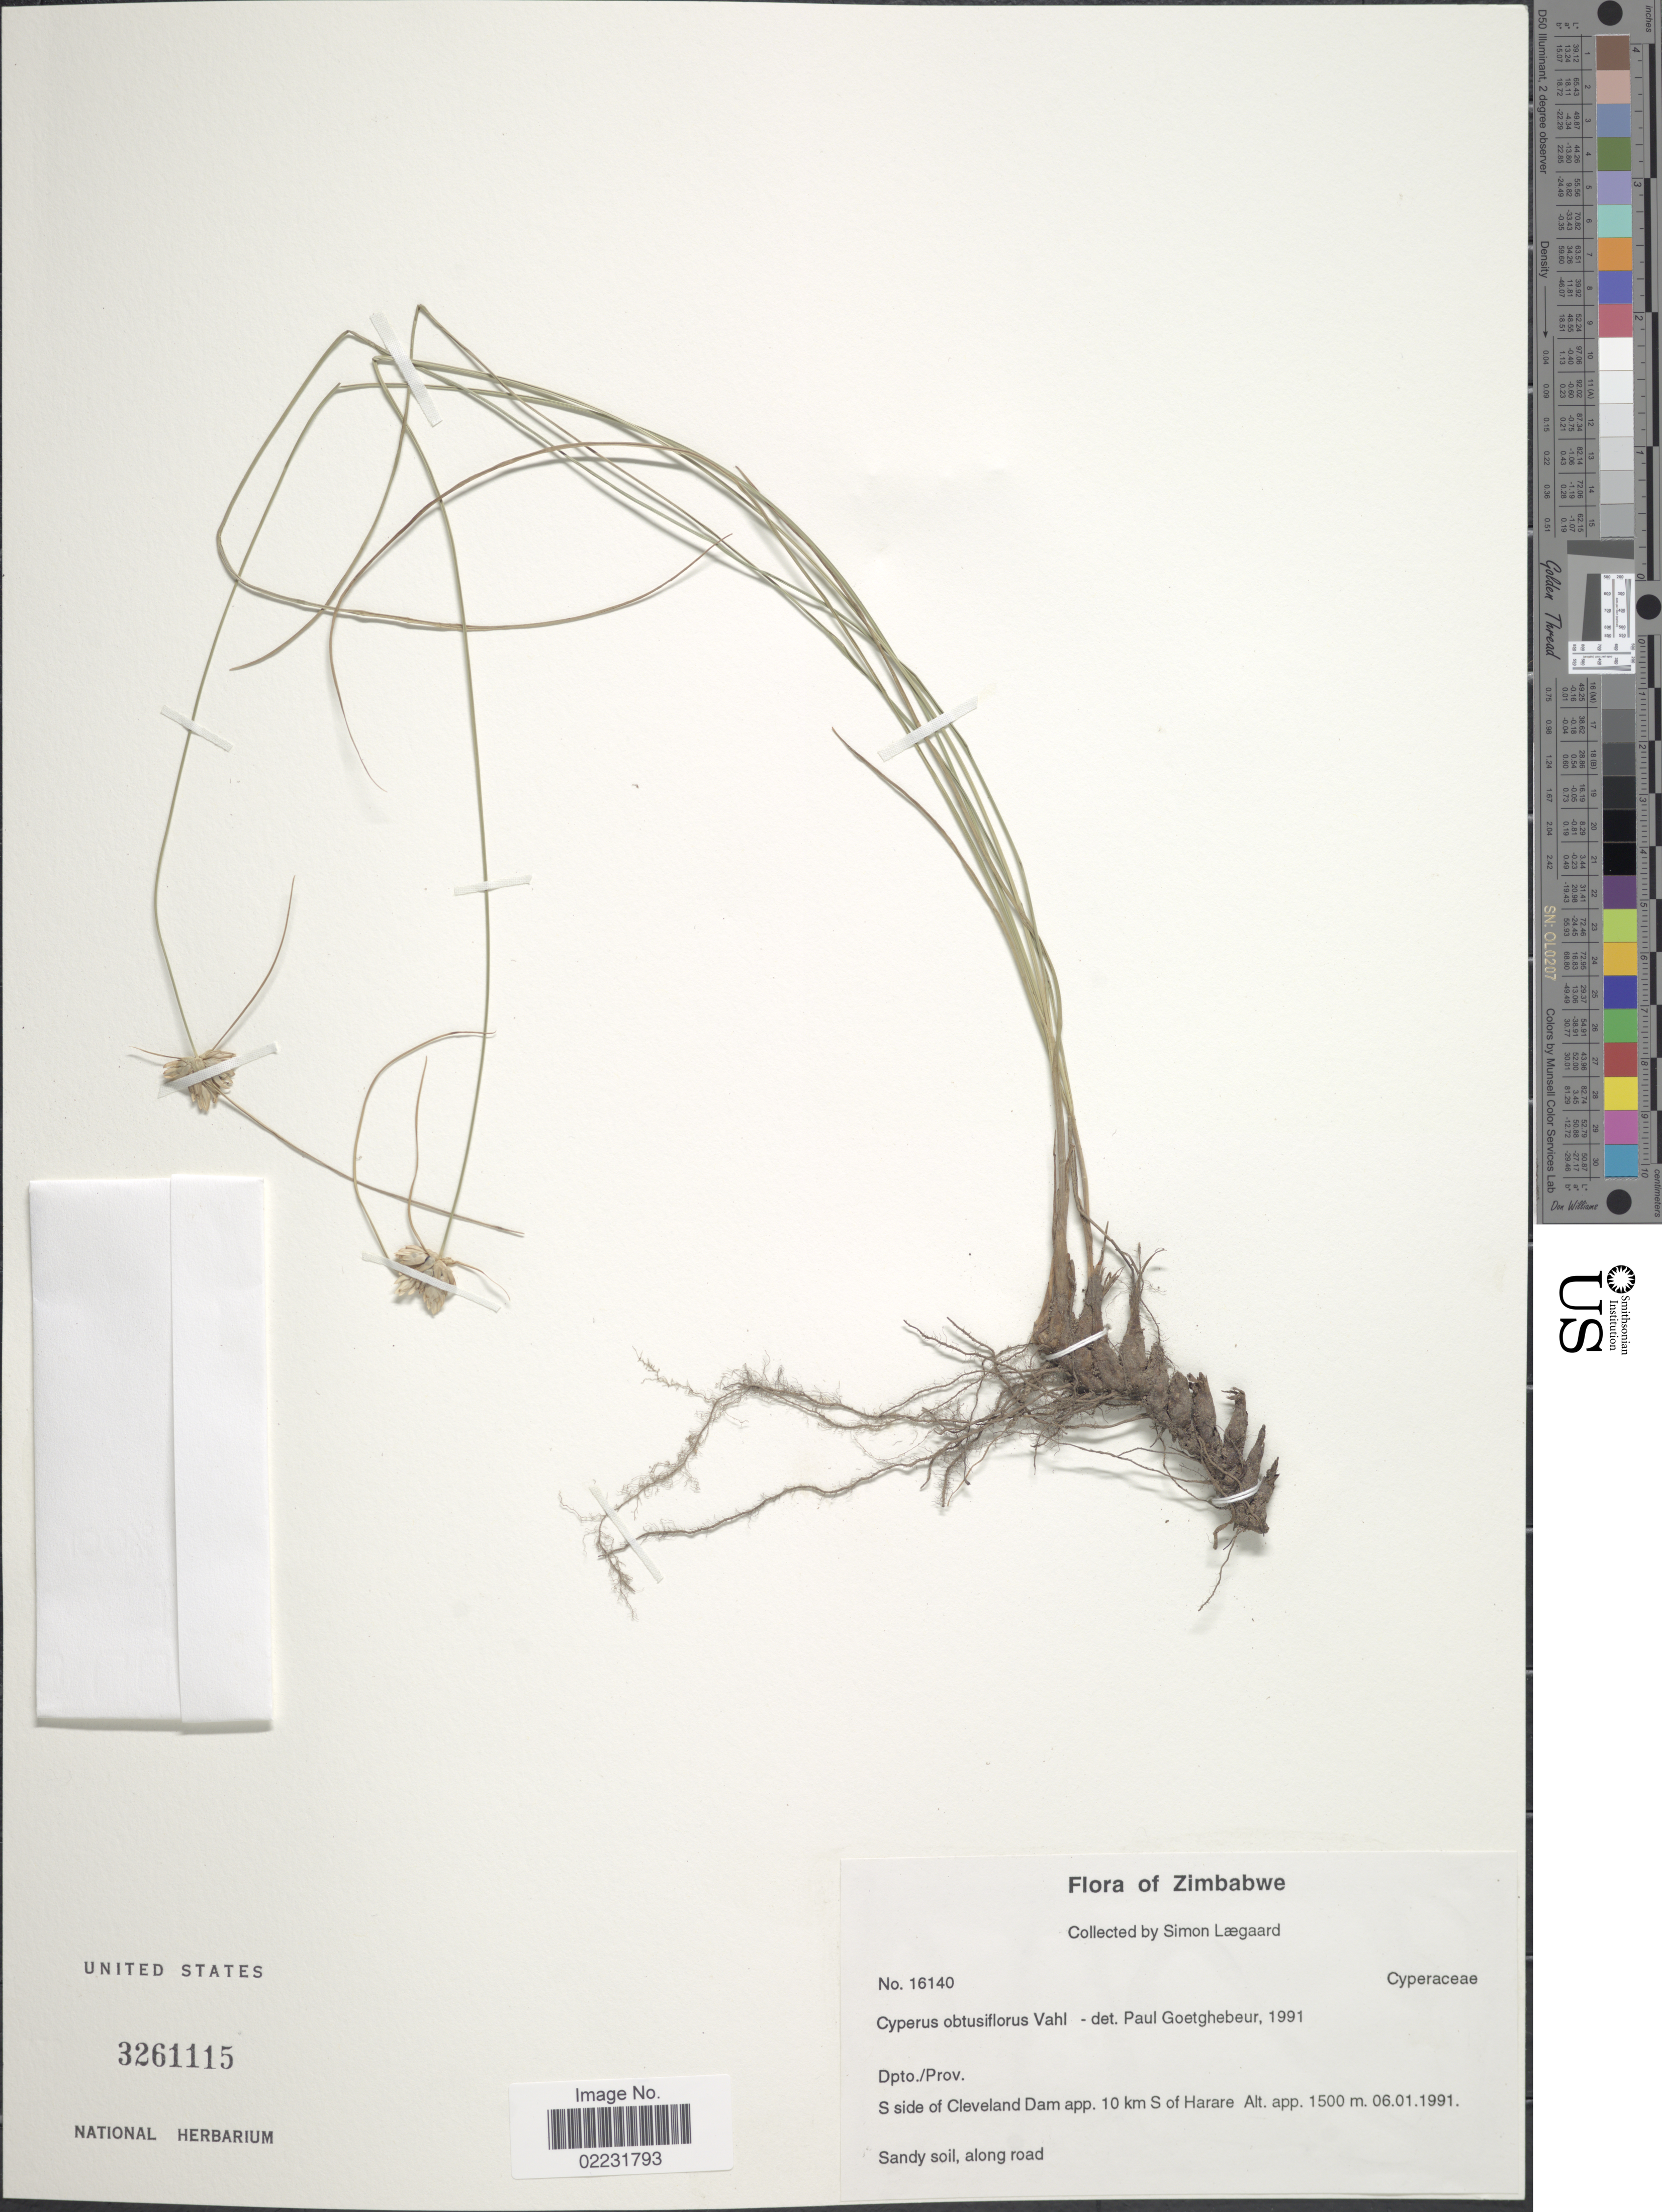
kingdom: Plantae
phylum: Tracheophyta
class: Liliopsida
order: Poales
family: Cyperaceae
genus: Cyperus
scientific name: Cyperus obtusiflorus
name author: Vahl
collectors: S. Lægaard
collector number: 16140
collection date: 1991-01-06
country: Zimbabwe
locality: Dpto./Prov. S side of Cleveland Dam app. 10 km S of Harare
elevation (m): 1500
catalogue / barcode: US 3261115